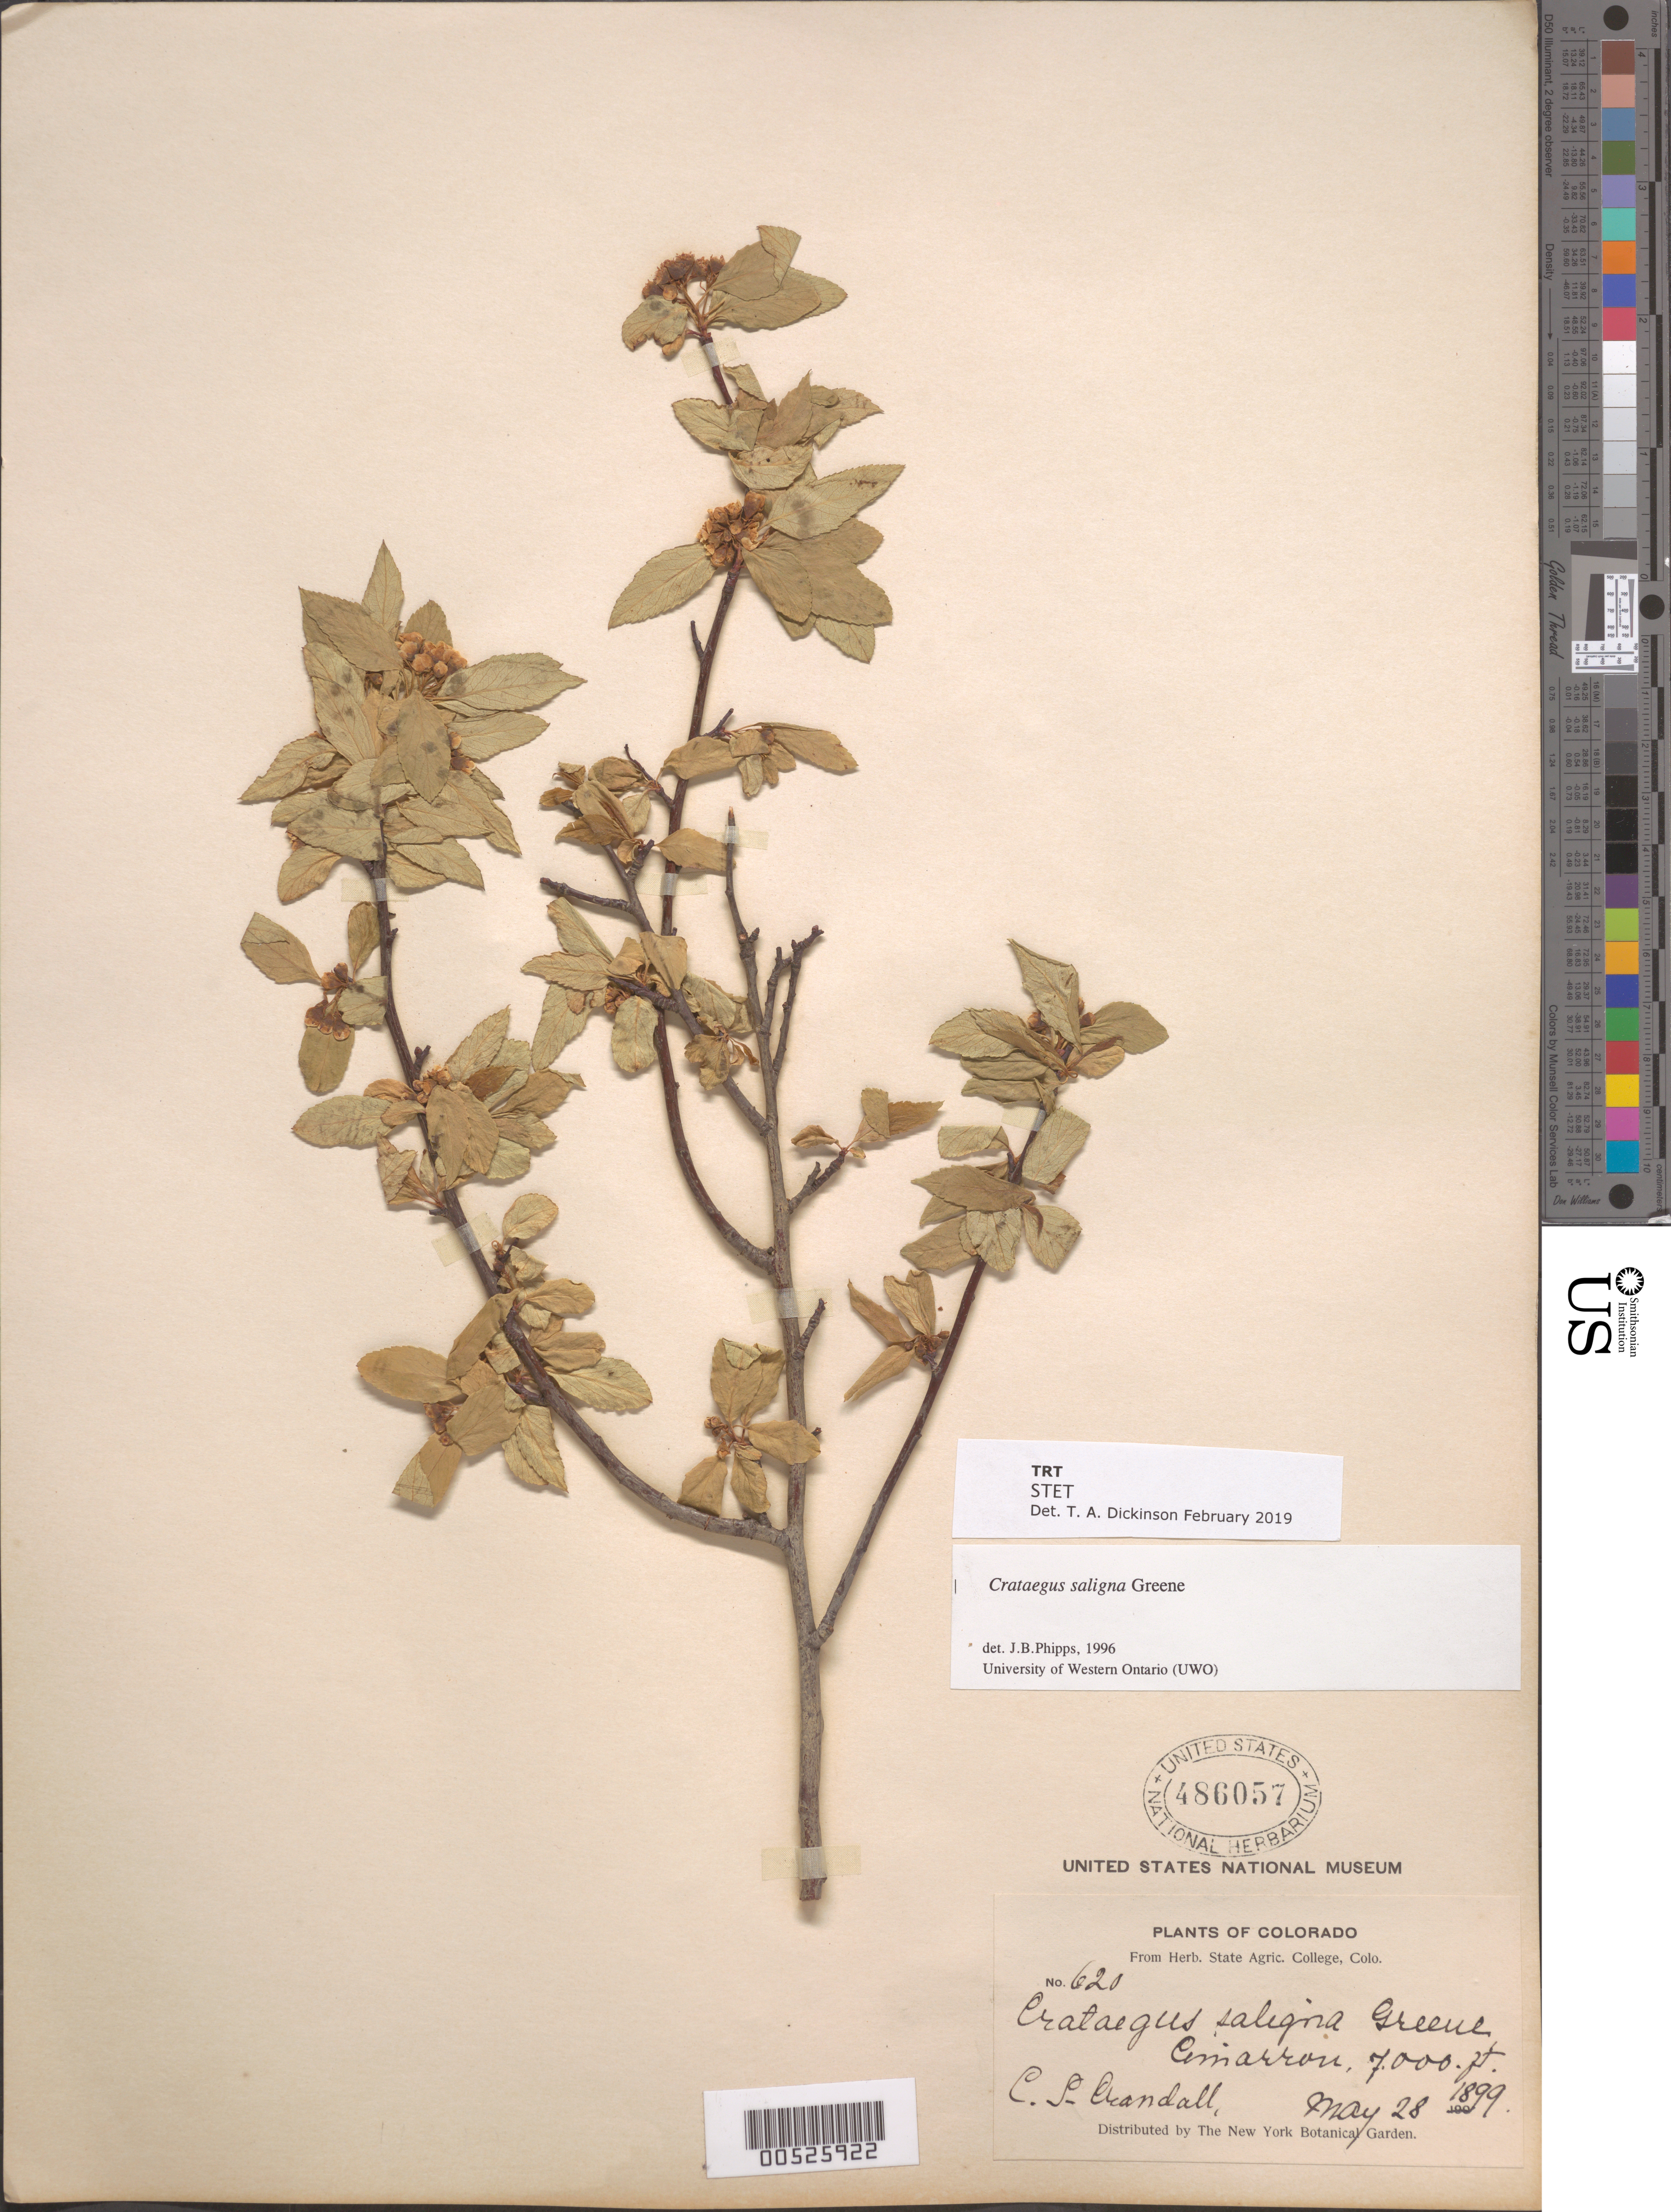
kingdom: Plantae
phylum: Tracheophyta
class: Magnoliopsida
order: Rosales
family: Rosaceae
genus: Crataegus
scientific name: Crataegus saligna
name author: Greene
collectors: C. Crandall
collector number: ex herb. 620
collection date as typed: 28 May 1899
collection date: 1899-05-28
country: United States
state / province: Colorado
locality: Cimarron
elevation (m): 2133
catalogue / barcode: US 486057